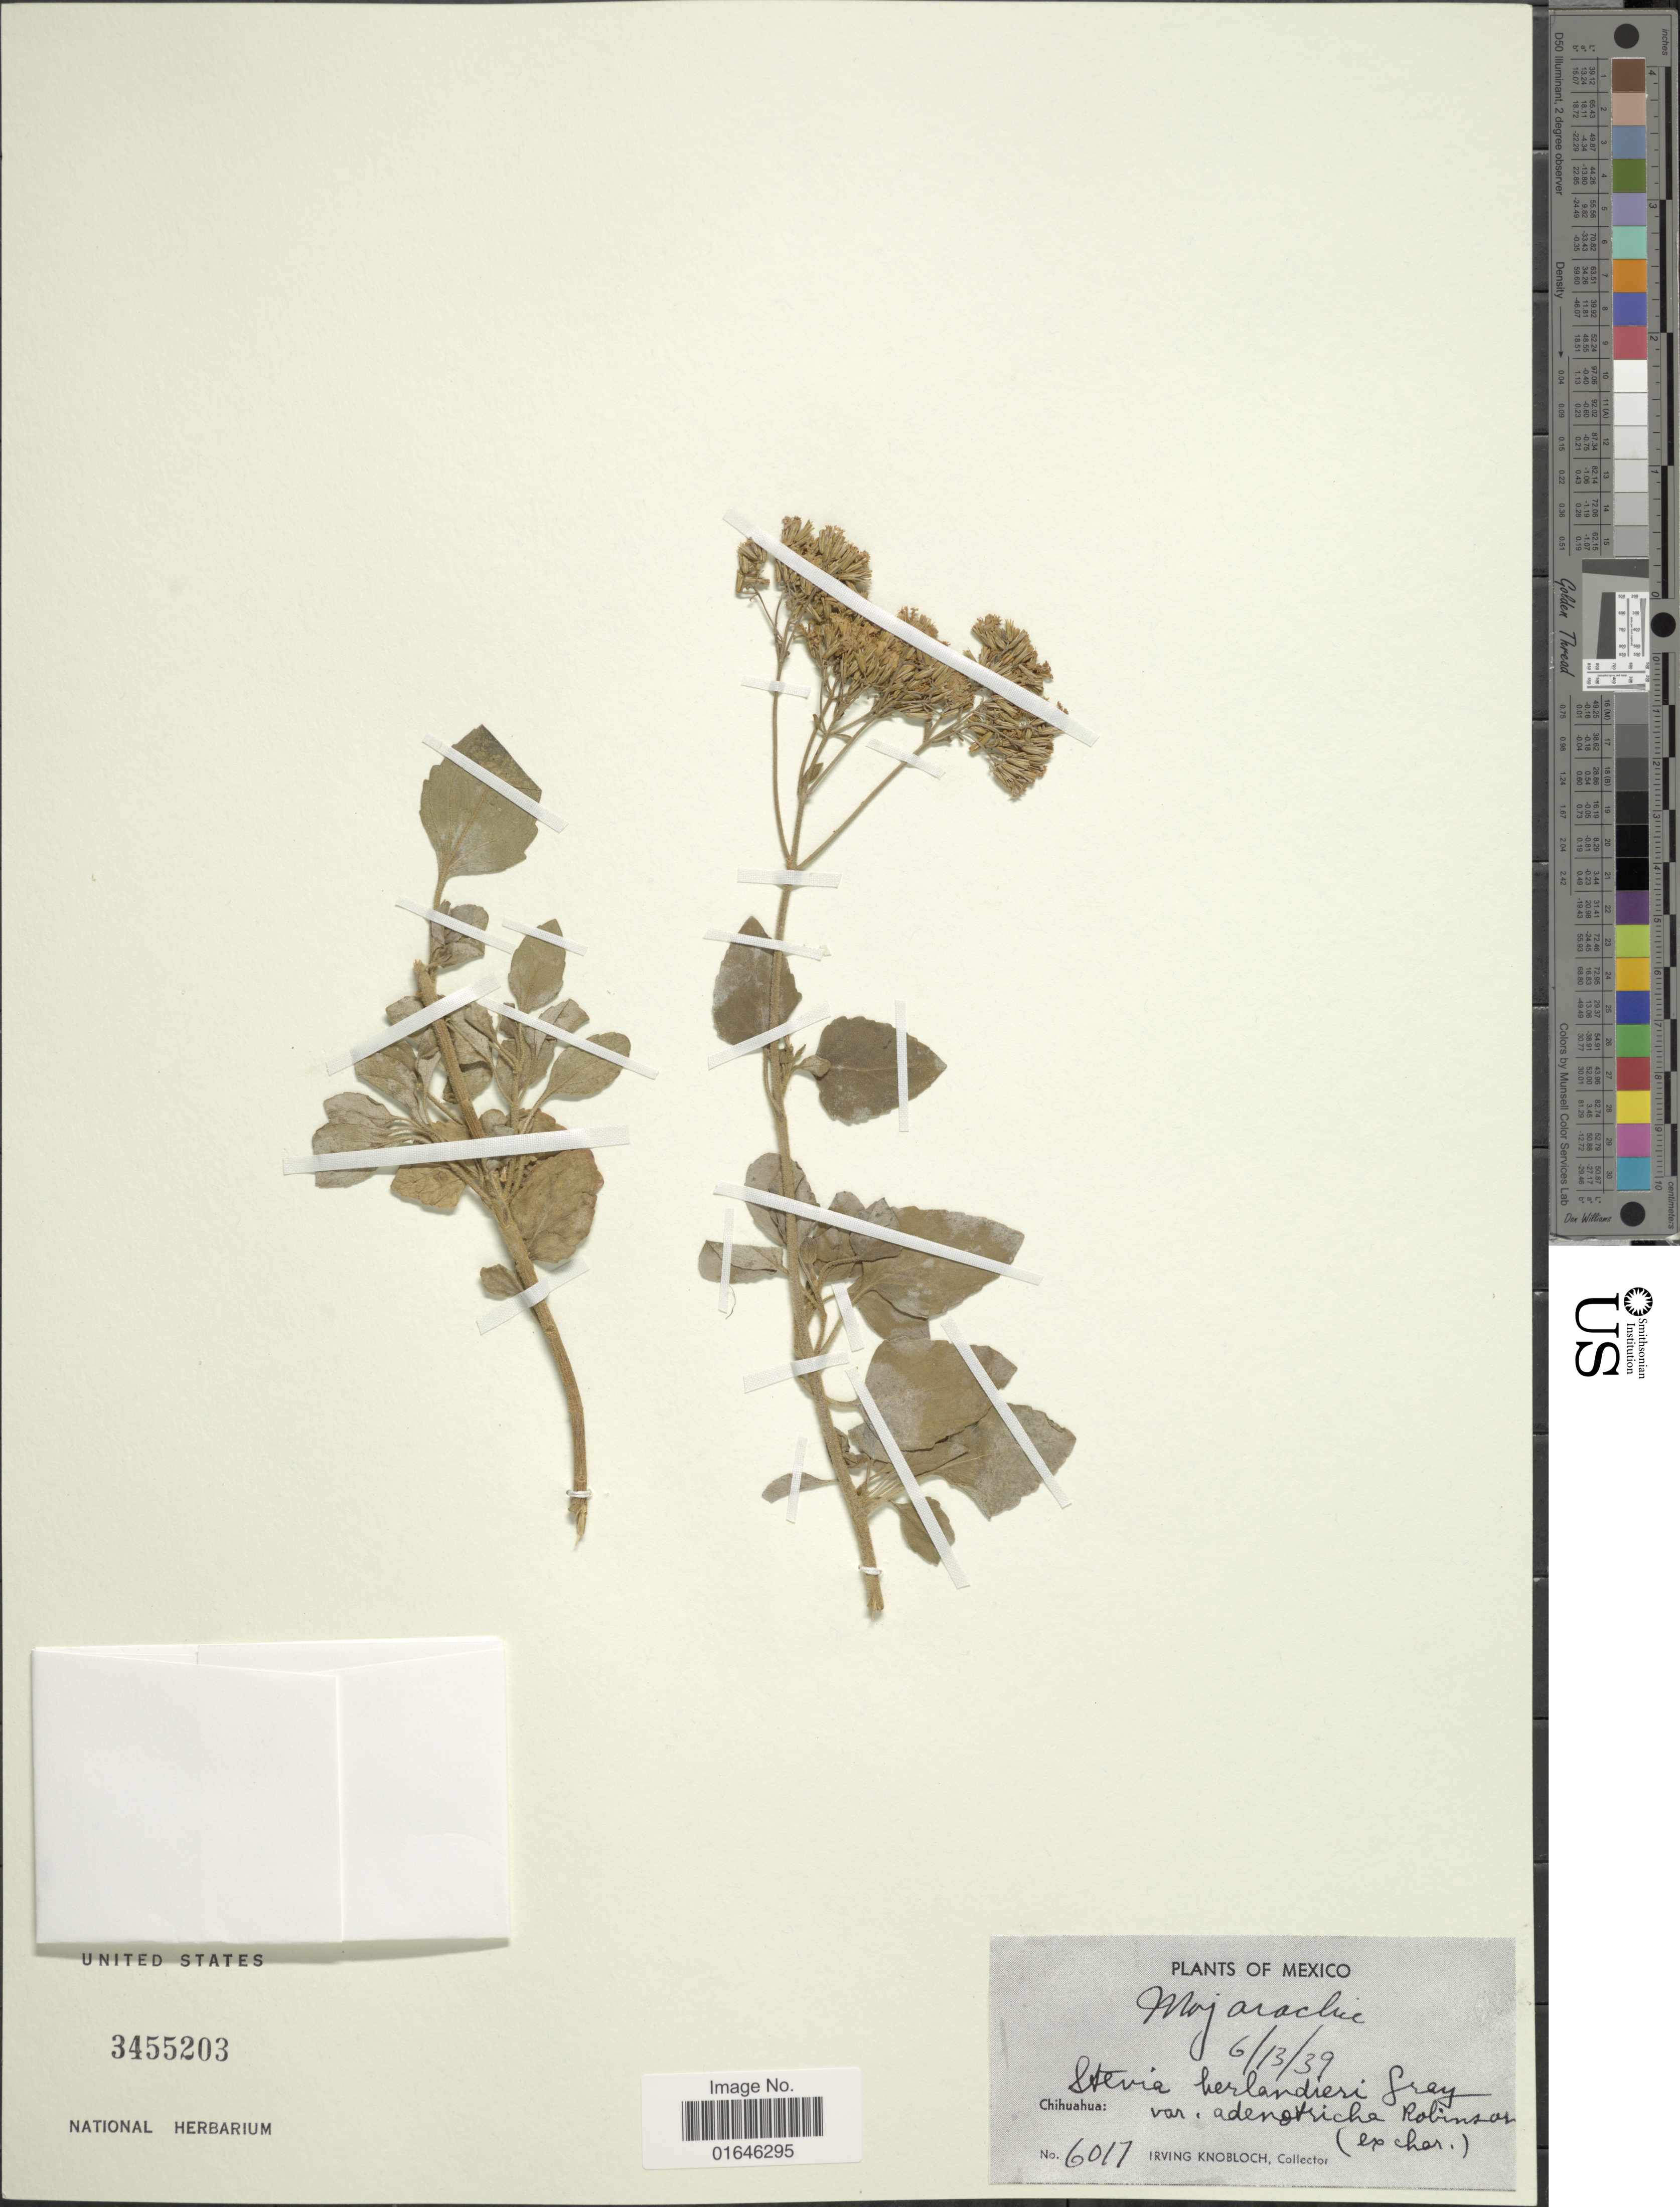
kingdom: Plantae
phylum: Tracheophyta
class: Magnoliopsida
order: Asterales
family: Asteraceae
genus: Stevia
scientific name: Stevia berlandieri var. berlandieri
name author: A. Gray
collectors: I. W. Knobloch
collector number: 6017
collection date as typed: Transcribed d/m/y: 13/6/39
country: Mexico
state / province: Chihuahua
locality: Majarachic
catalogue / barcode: US 3455203